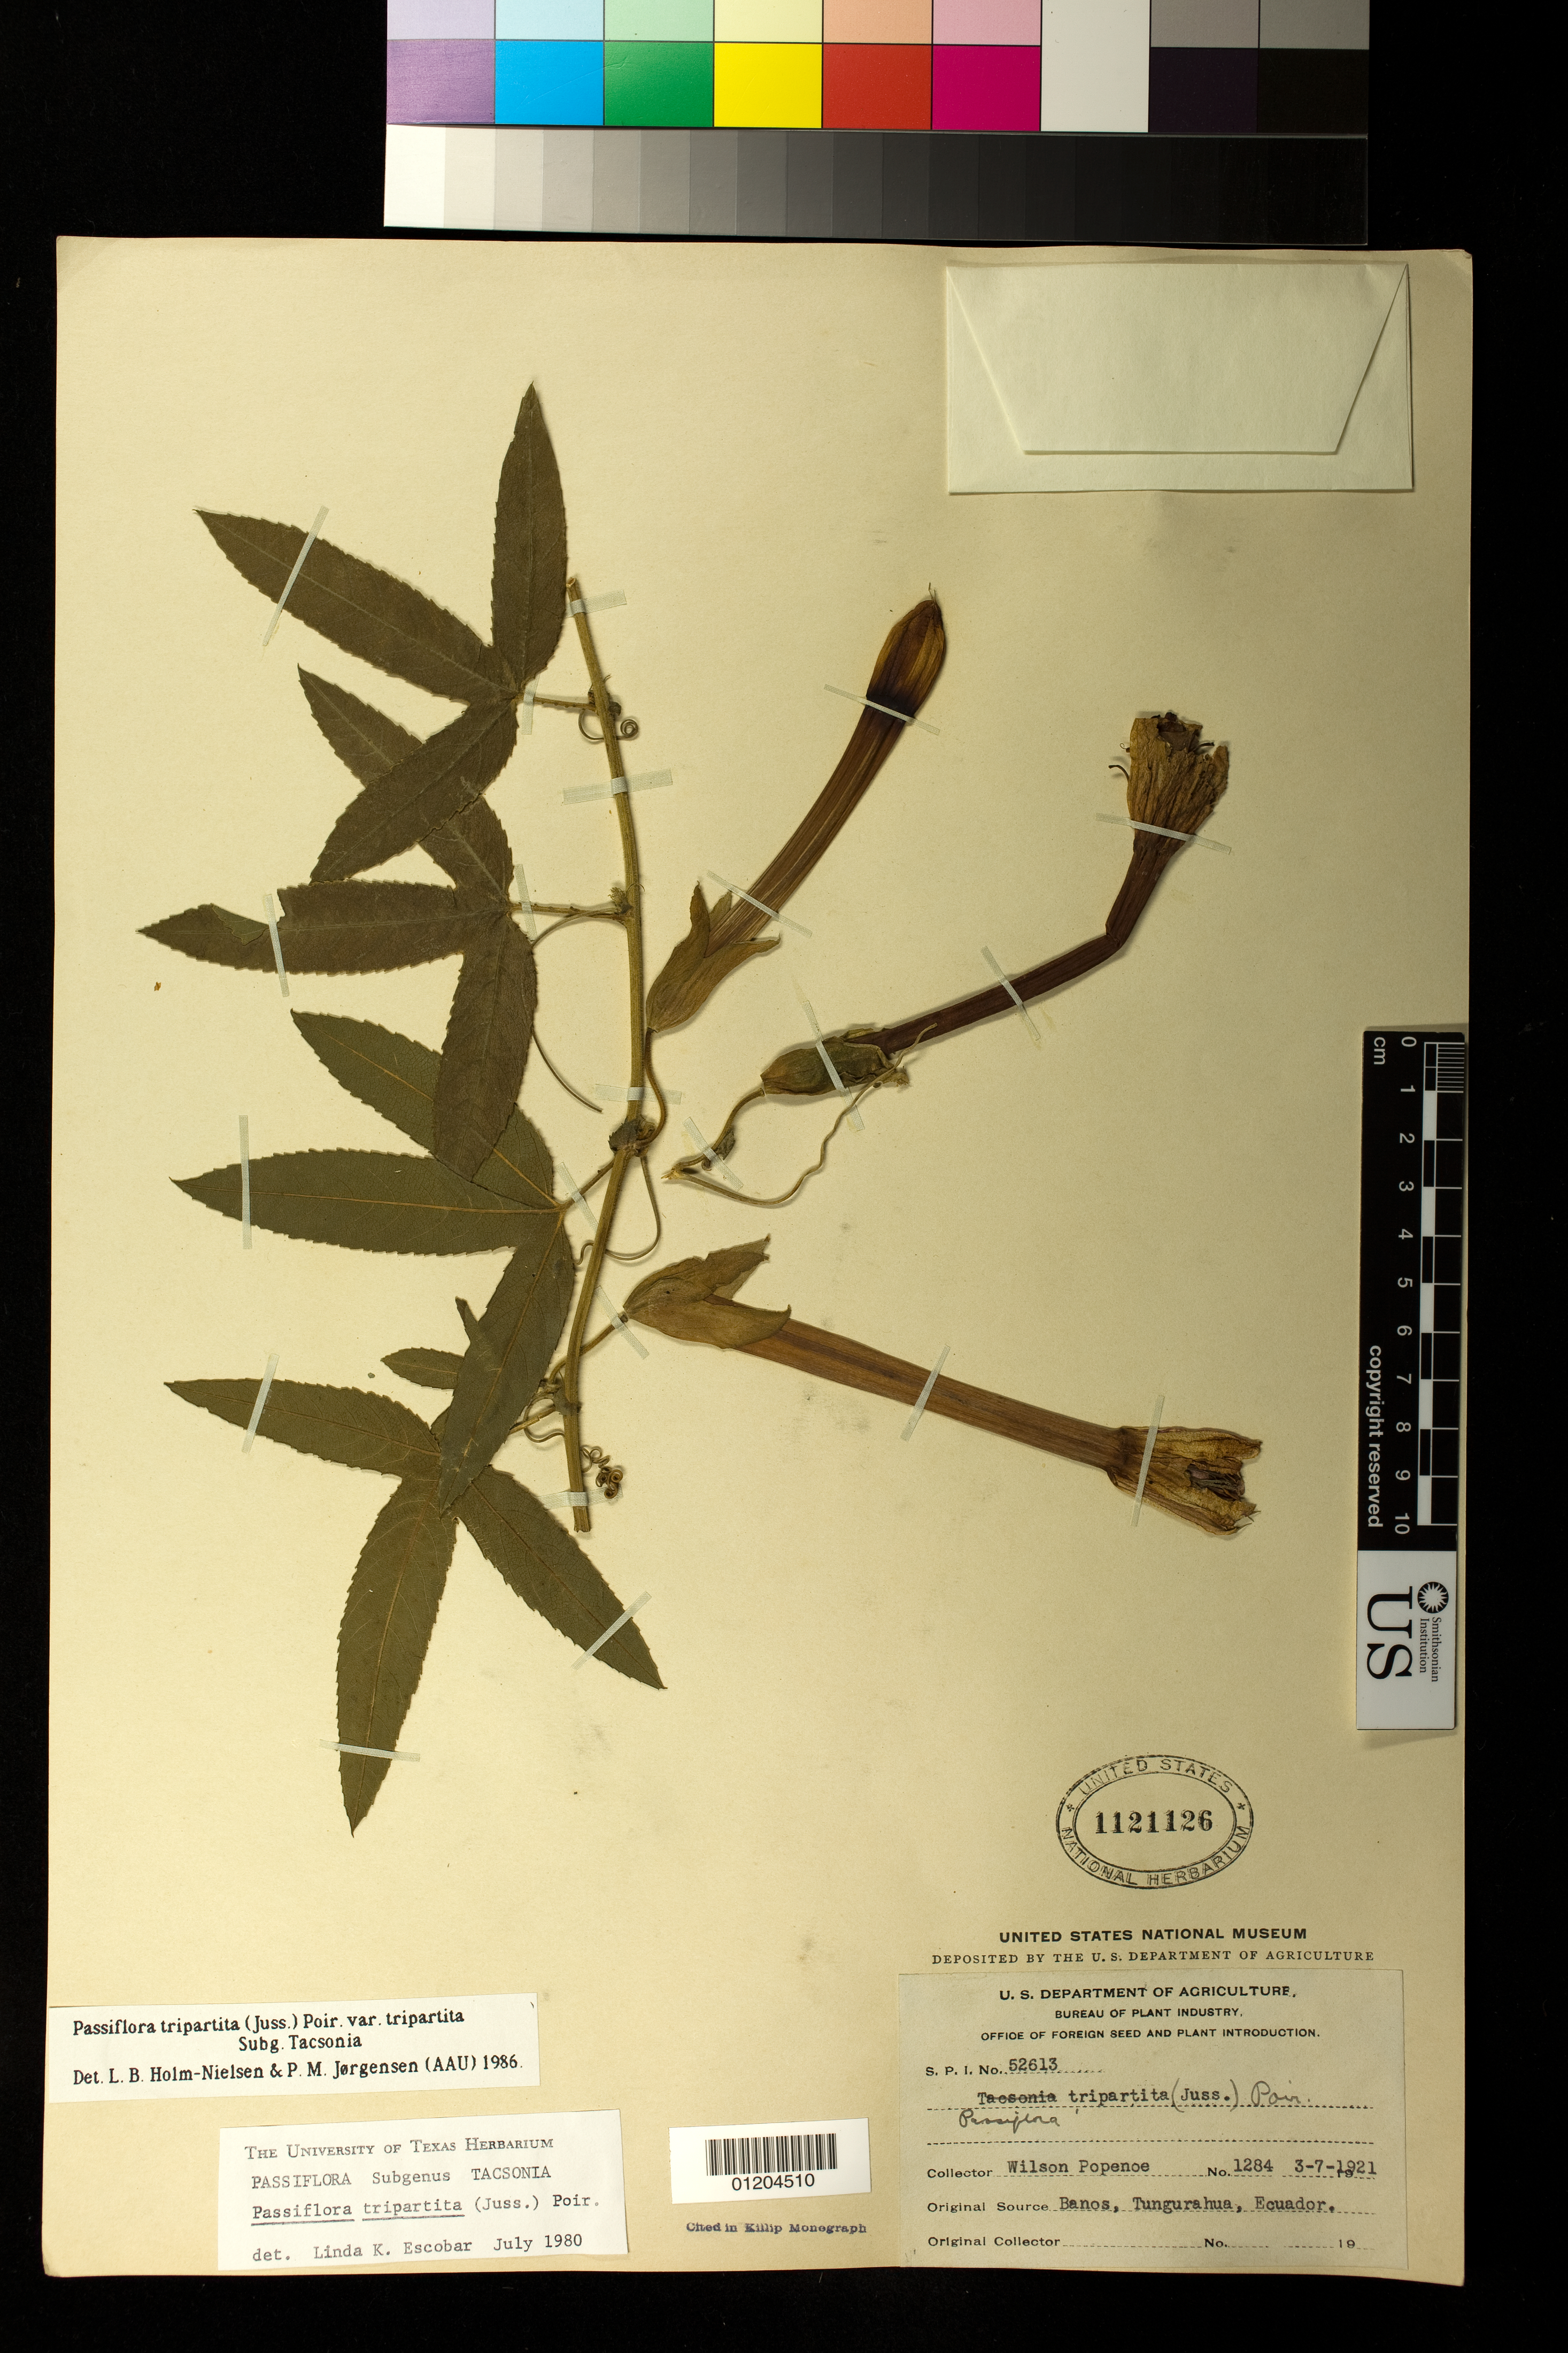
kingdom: Plantae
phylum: Tracheophyta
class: Magnoliopsida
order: Malpighiales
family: Passifloraceae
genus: Passiflora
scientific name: Passiflora tripartita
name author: (Juss.) Poir.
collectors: W. Popenoe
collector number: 1284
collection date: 1921-07-03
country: Ecuador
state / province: Tungurahua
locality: Canton Banos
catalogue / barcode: US 1121126